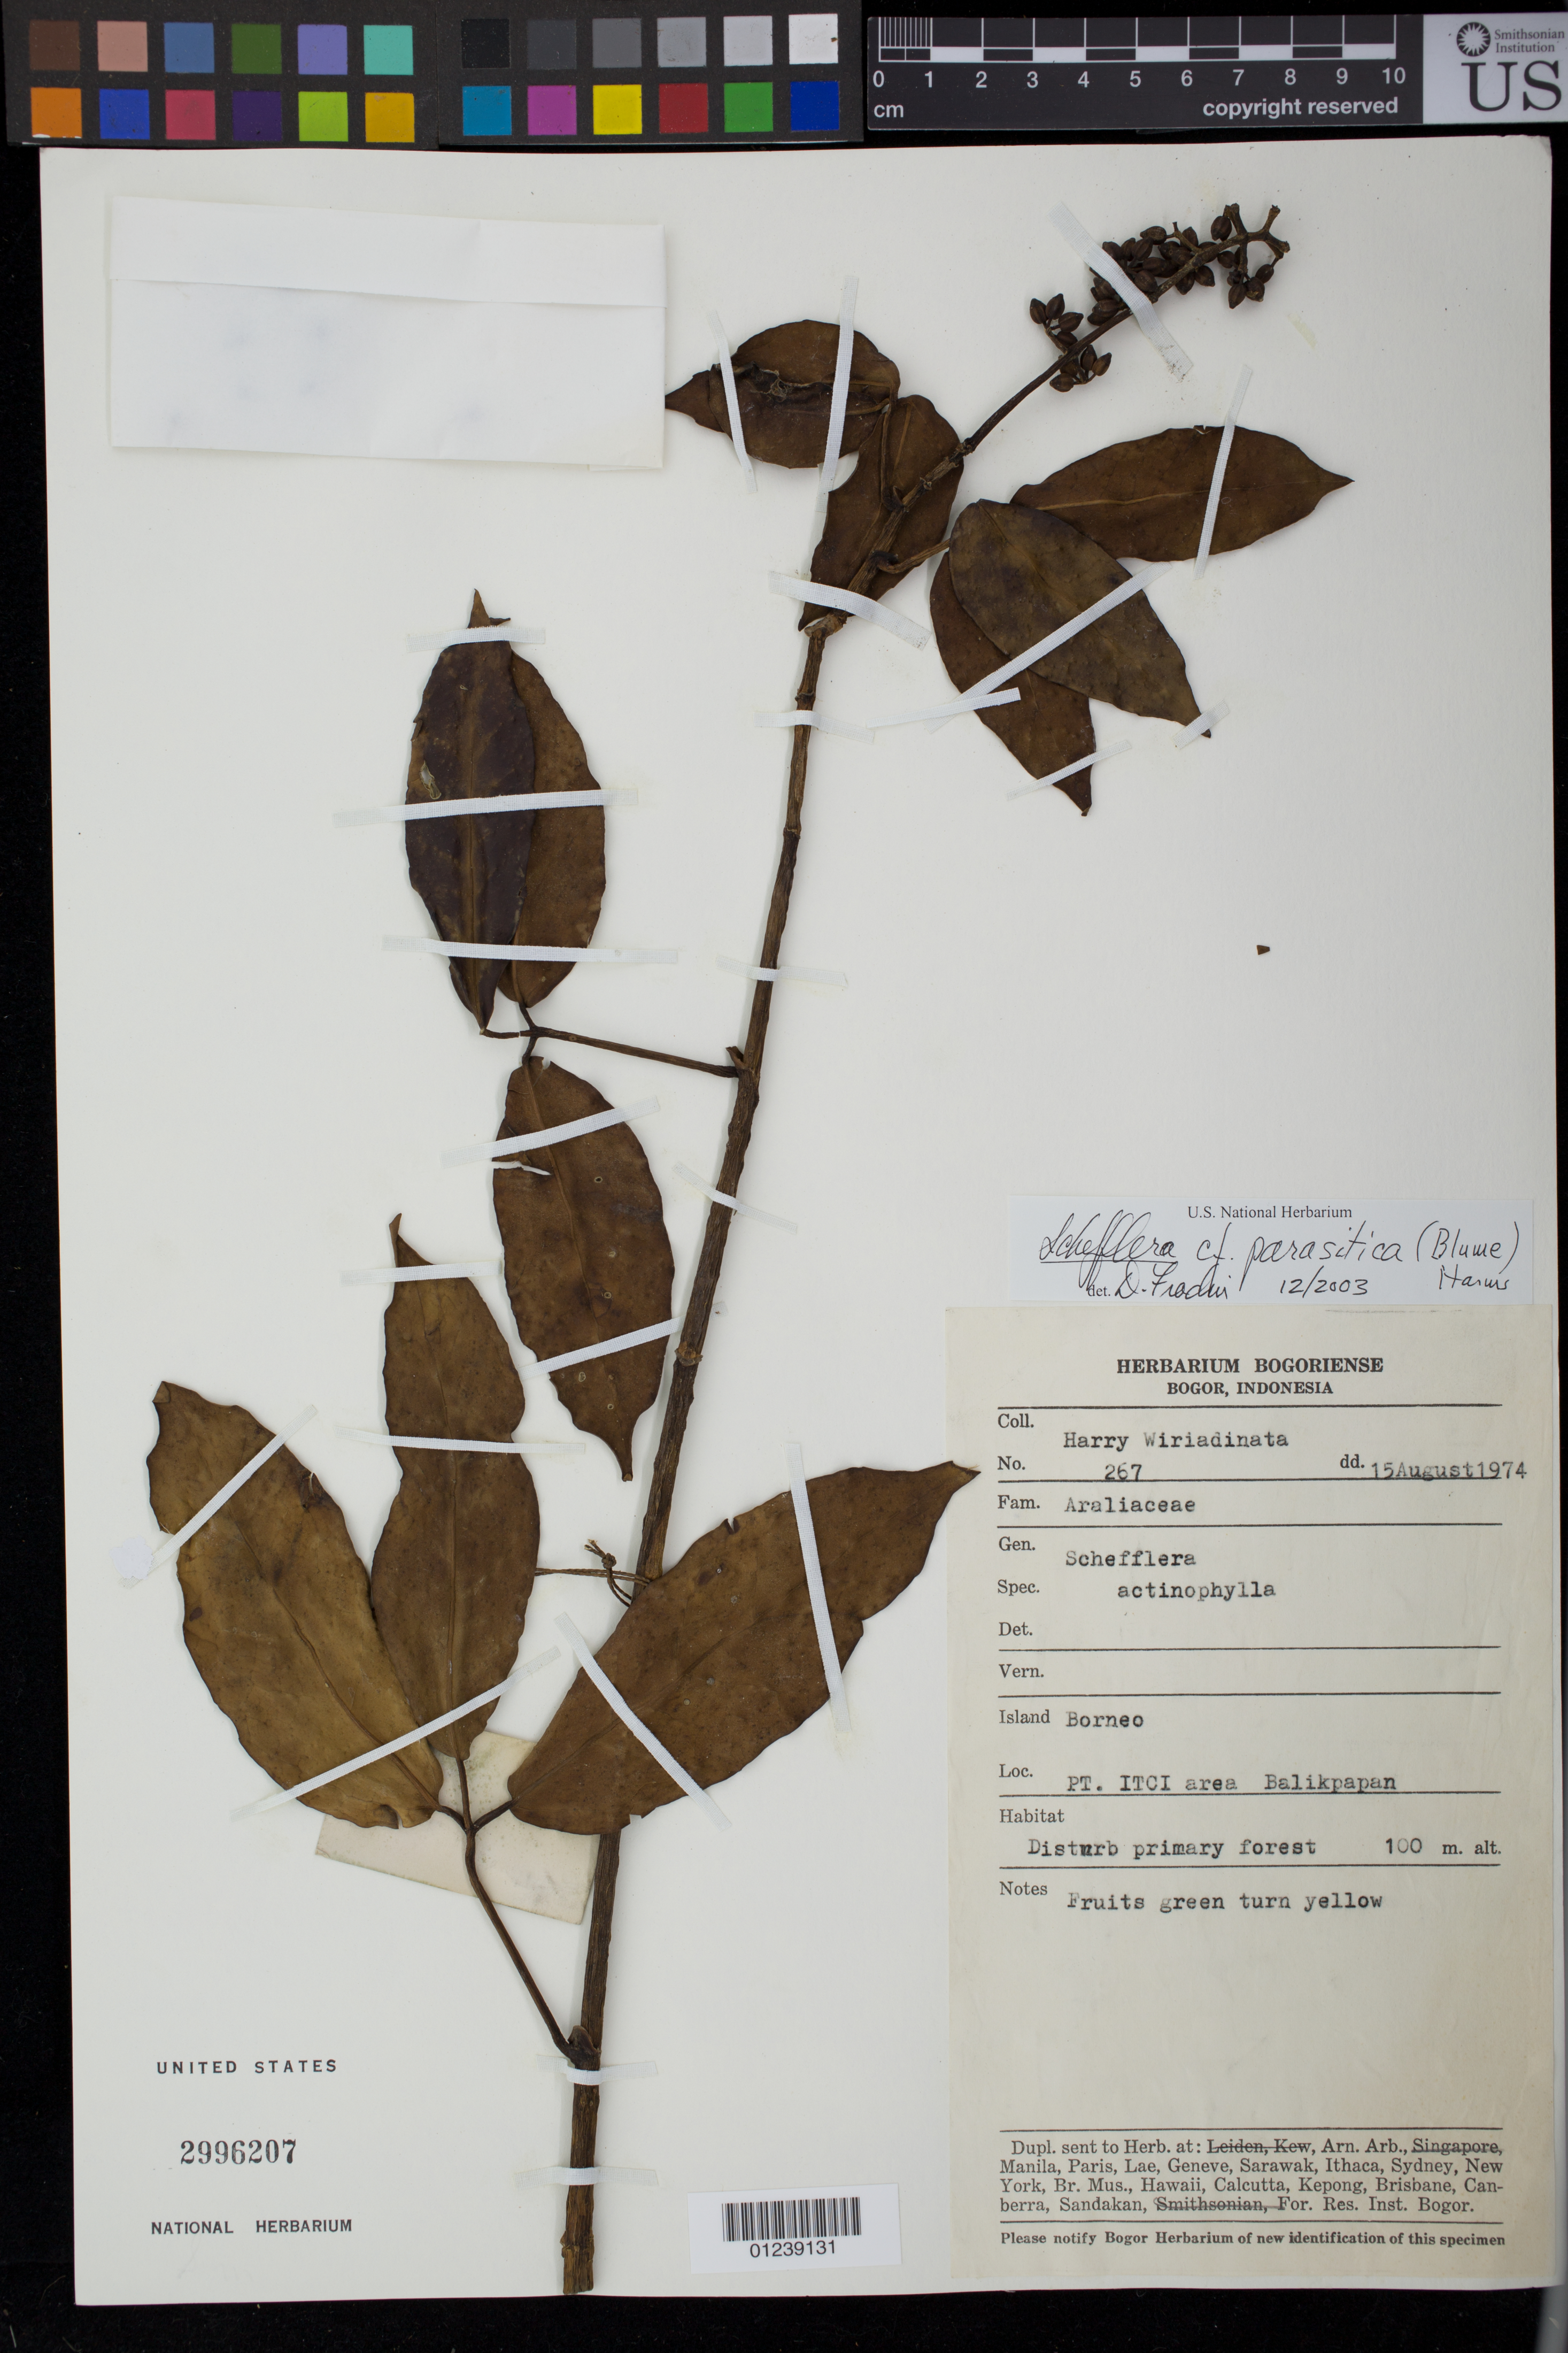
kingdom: Plantae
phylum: Tracheophyta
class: Magnoliopsida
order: Apiales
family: Araliaceae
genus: Heptapleurum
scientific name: Heptapleurum parasiticum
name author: (Blume) Seem.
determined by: Wagner, W. L., (BOT), Smithsonian Institution - National Museum of Natural History (UNITED STATES)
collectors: H. Wiriadinata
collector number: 267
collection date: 1974-08-15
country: Indonesia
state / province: Kalimantan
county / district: Kalimantan Timur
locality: Borneo. PT. ITCI area, Balikpapan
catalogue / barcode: US 2996207